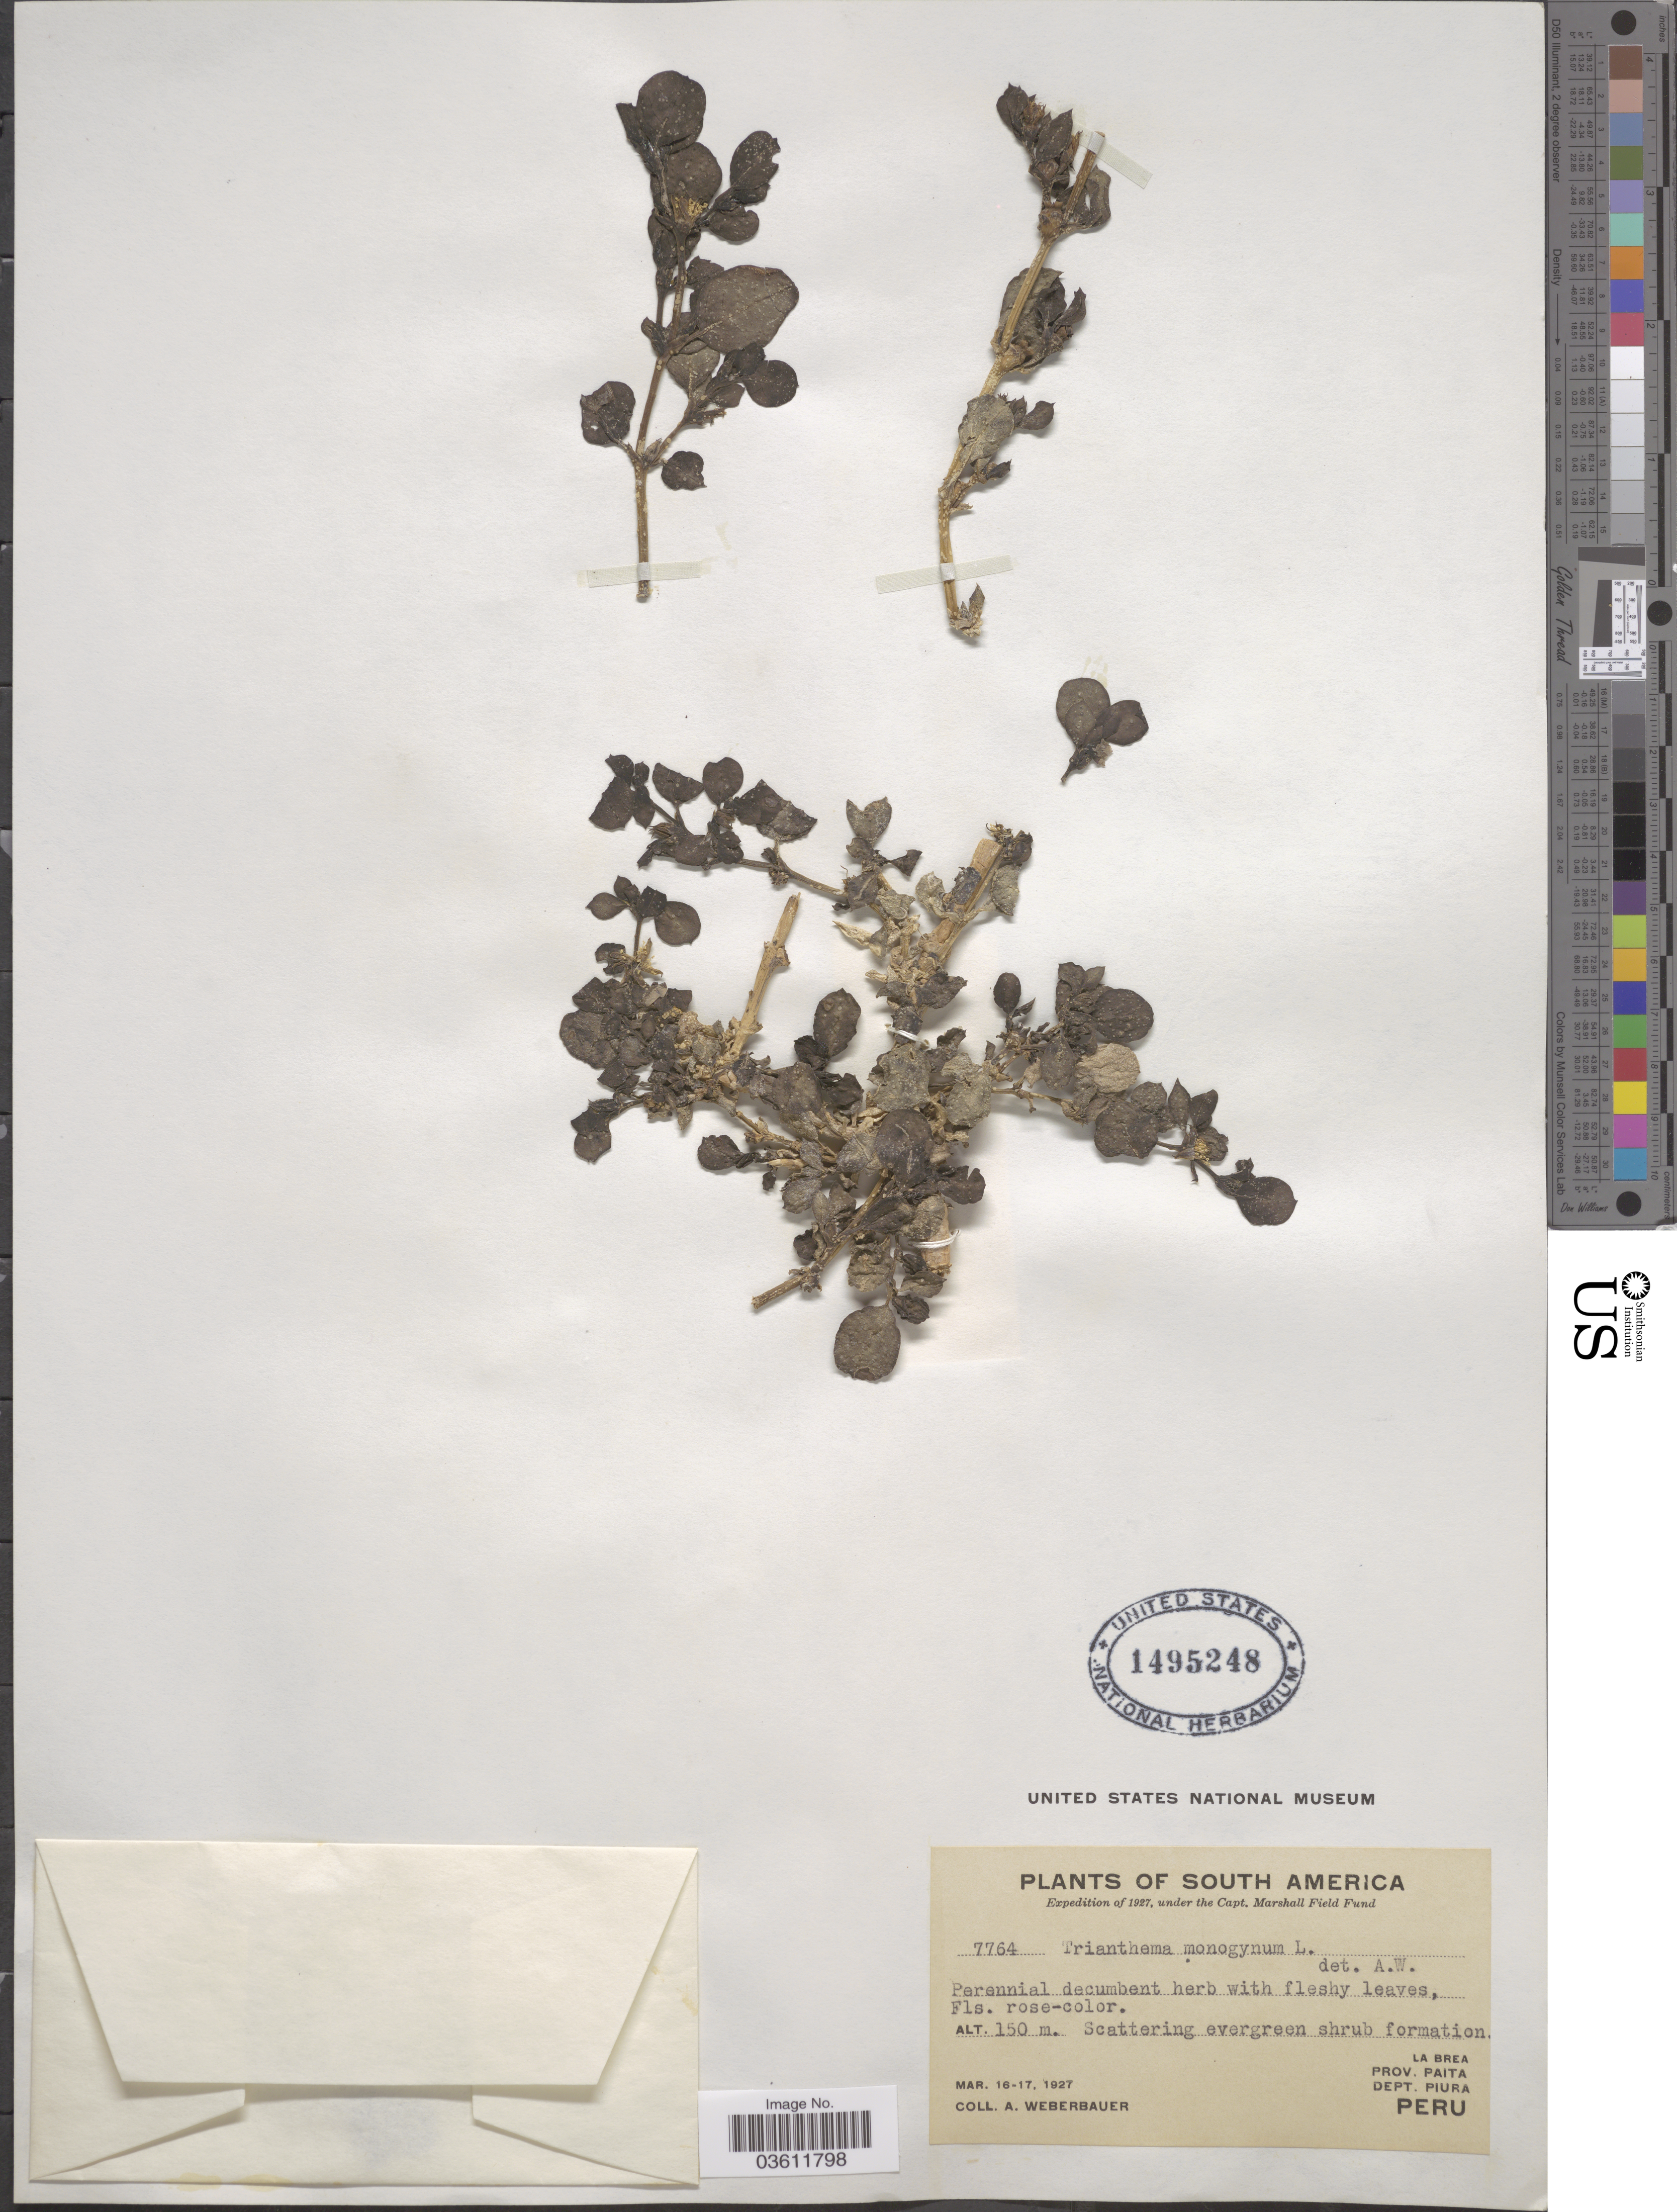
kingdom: Plantae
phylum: Tracheophyta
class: Magnoliopsida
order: Caryophyllales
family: Aizoaceae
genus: Trianthema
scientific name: Trianthema portulacastrum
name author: L.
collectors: A. Weberbauer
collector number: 7764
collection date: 1927-03-16/1927-03-17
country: Peru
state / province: Piura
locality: La Brea. Prov. Paita. Dept. Piura.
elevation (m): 150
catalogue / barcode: US 1495248